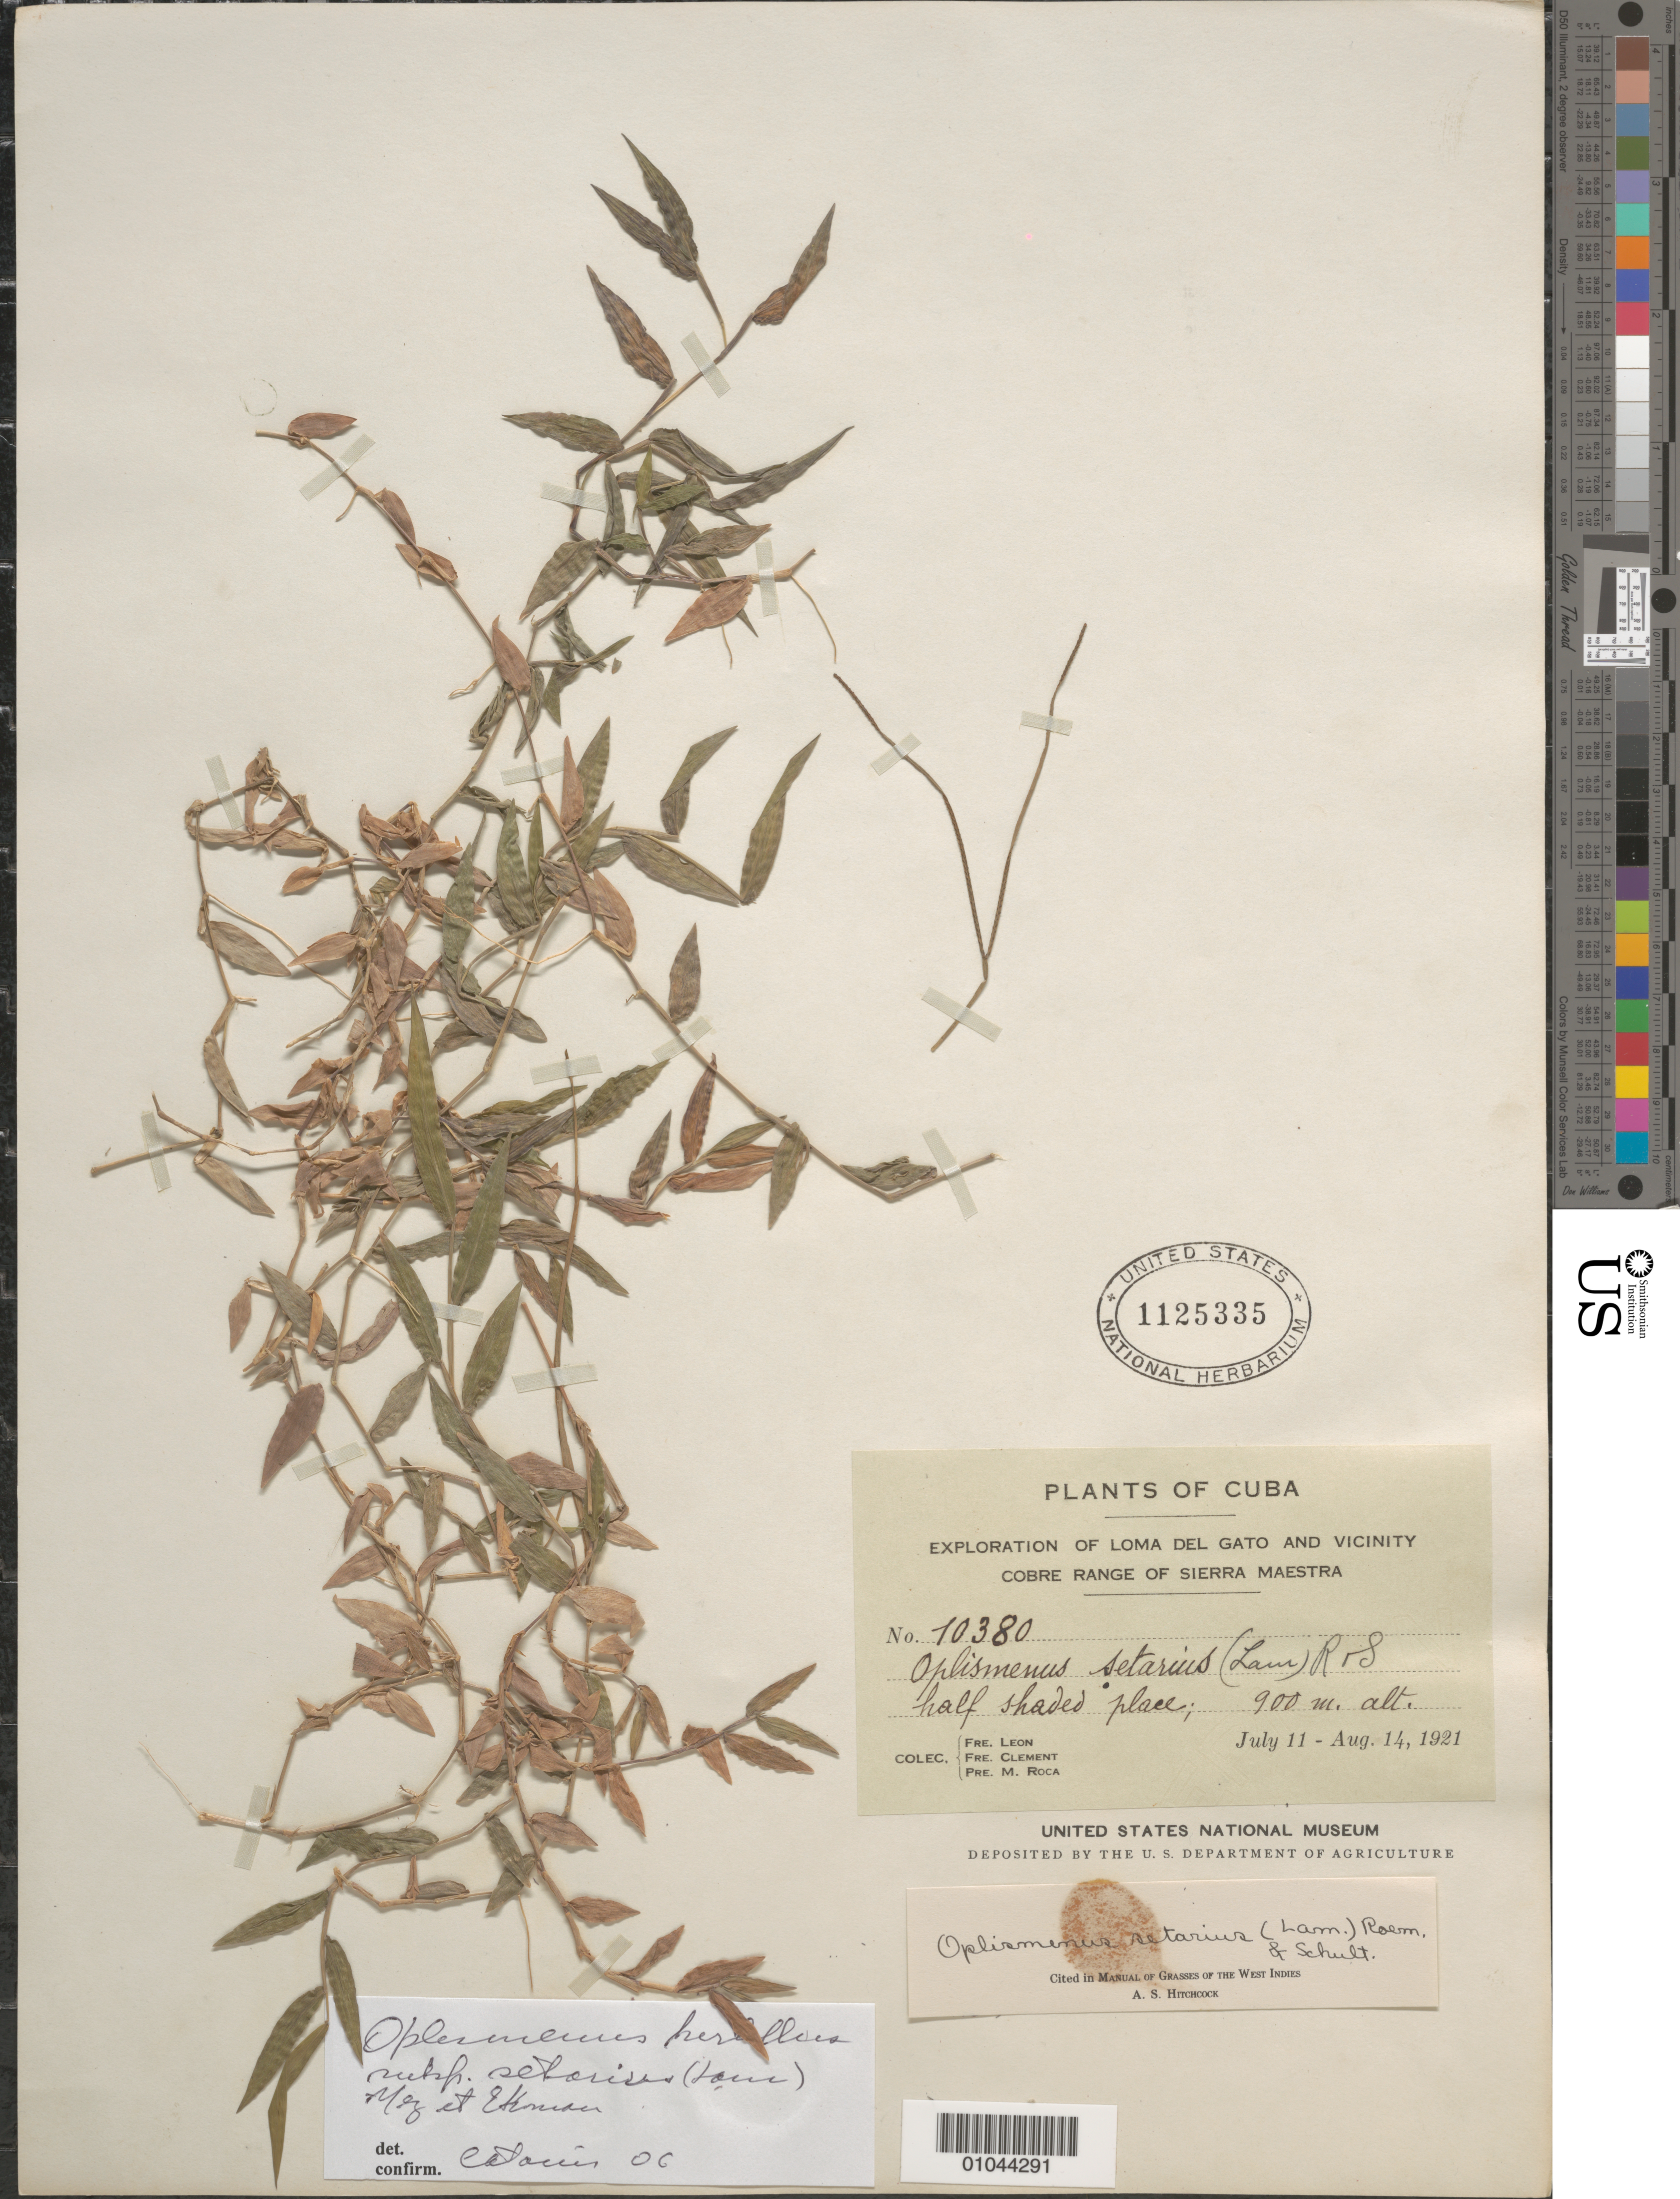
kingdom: Plantae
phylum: Tracheophyta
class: Liliopsida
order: Poales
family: Poaceae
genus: Oplismenus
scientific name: Oplismenus setarius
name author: (Lam.) Roem. & Schult.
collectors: Bro. León, B. Clement & M. Roca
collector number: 10380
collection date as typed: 11 Jul 1921 to 14 Aug 1921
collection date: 1921-07-11/1921-08-14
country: Cuba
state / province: Oriente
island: Cuba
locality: Loma Del Gato, Cobre Range of Sierra Maestra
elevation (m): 900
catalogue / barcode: US 1125335